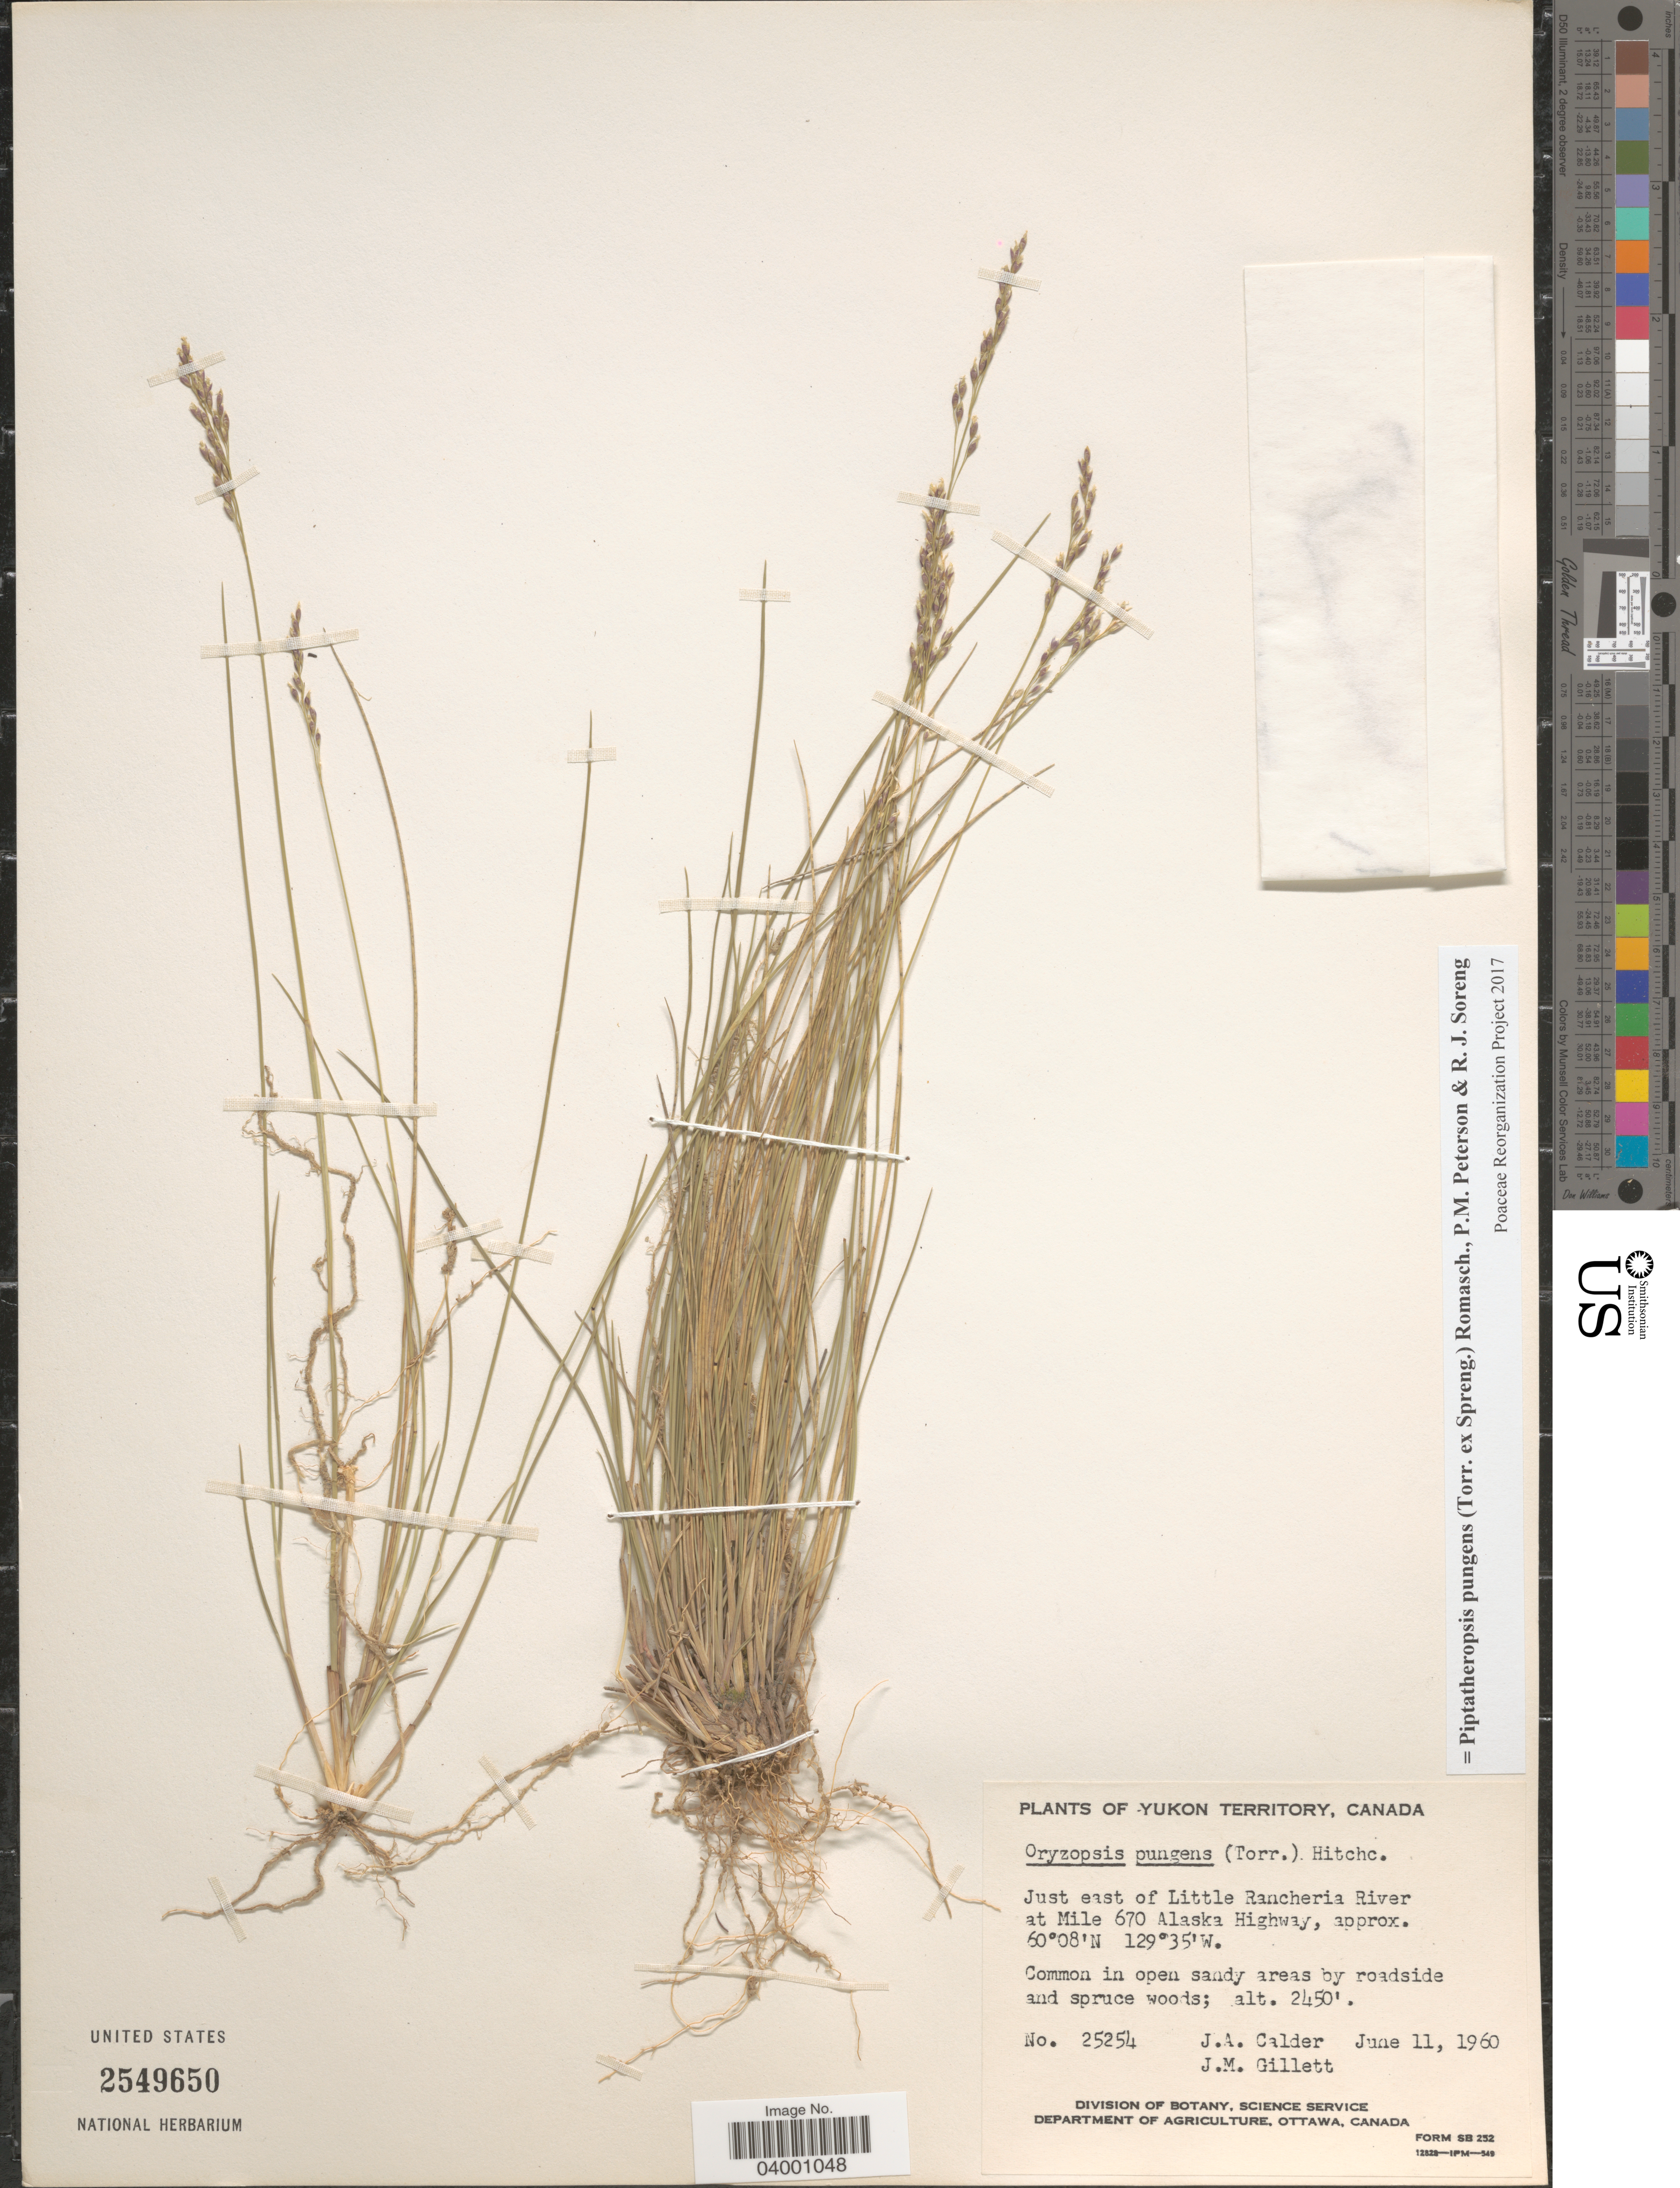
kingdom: Plantae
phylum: Tracheophyta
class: Liliopsida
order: Poales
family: Poaceae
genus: Piptatheropsis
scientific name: Piptatheropsis pungens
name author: (Torr. ex Spreng.) Romasch. et al.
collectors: J. A. Calder & J. M. Gillett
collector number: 25254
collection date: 1960-06-11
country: Canada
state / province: Yukon Territory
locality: Just east of Little Rancheria River at Mile 670 Alaska Highway.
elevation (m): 747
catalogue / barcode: US 2549650